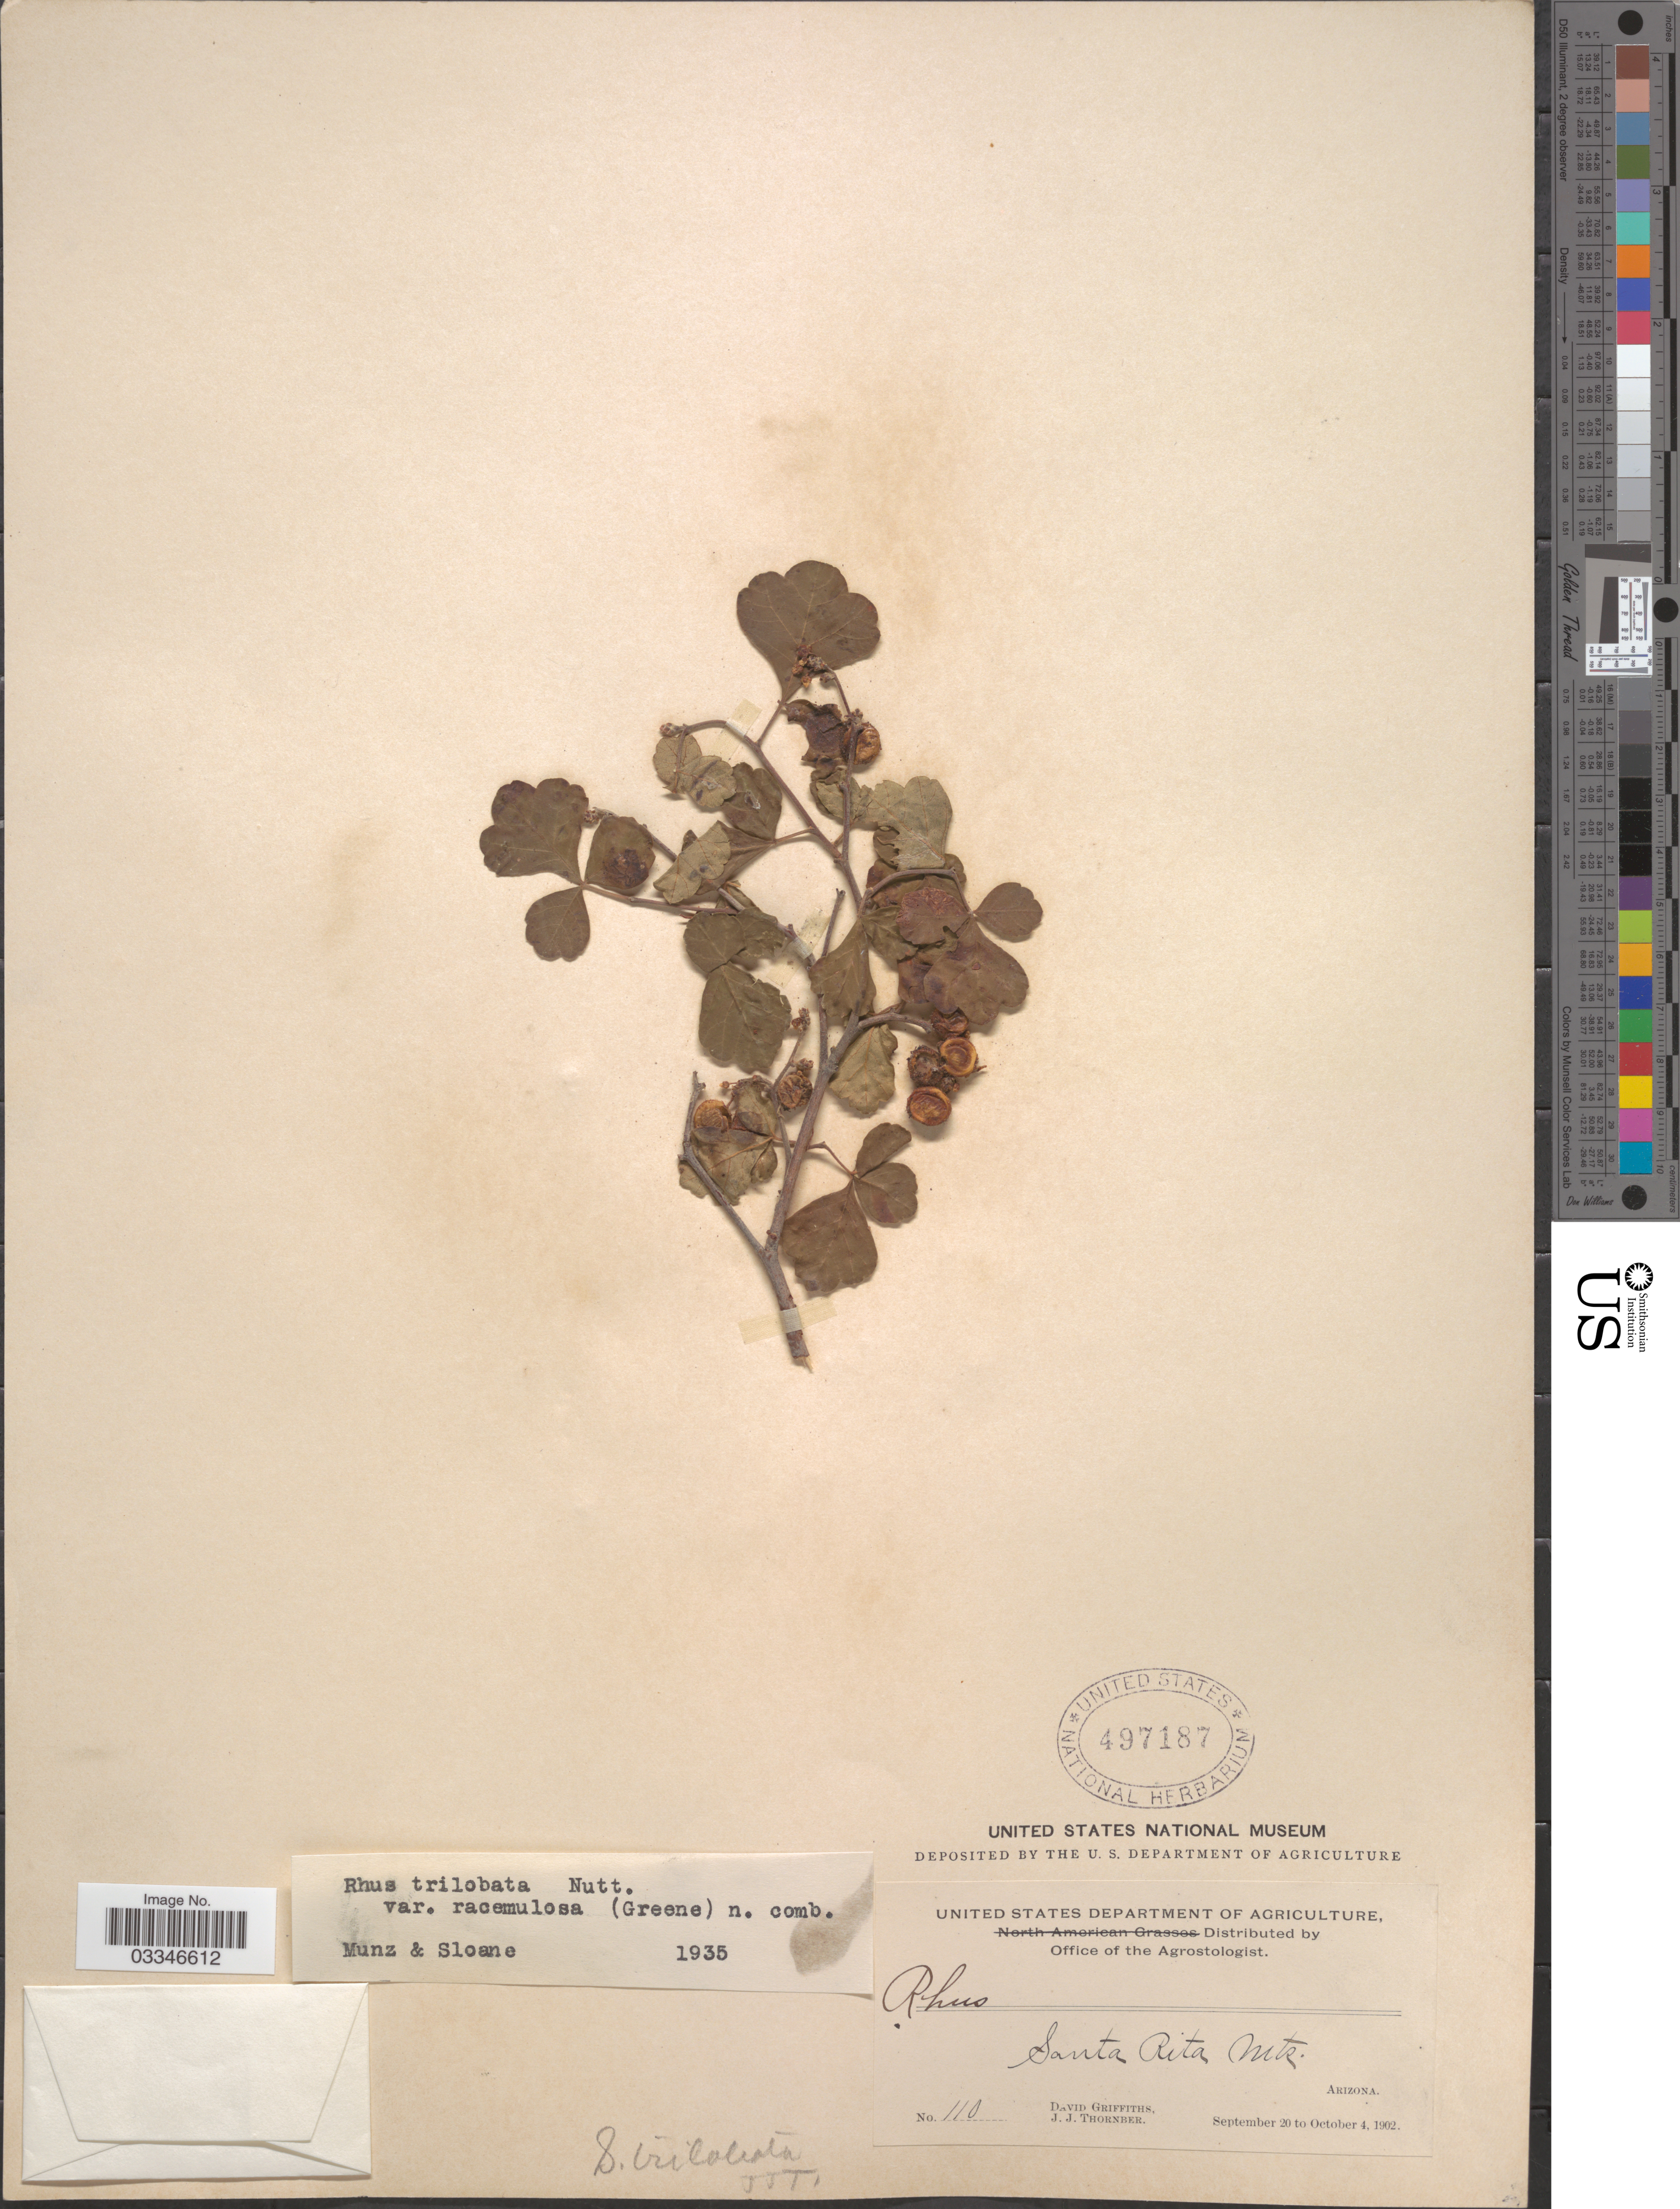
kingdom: Plantae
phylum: Tracheophyta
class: Magnoliopsida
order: Sapindales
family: Anacardiaceae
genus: Rhus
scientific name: Rhus trilobata var. racemulosa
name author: (Greene) F.A. Barkley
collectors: D. Griffiths & J. Thornber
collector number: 110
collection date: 1902-09-20/1902-10-04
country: United States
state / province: Arizona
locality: Santa Rita Mts.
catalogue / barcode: US 497187